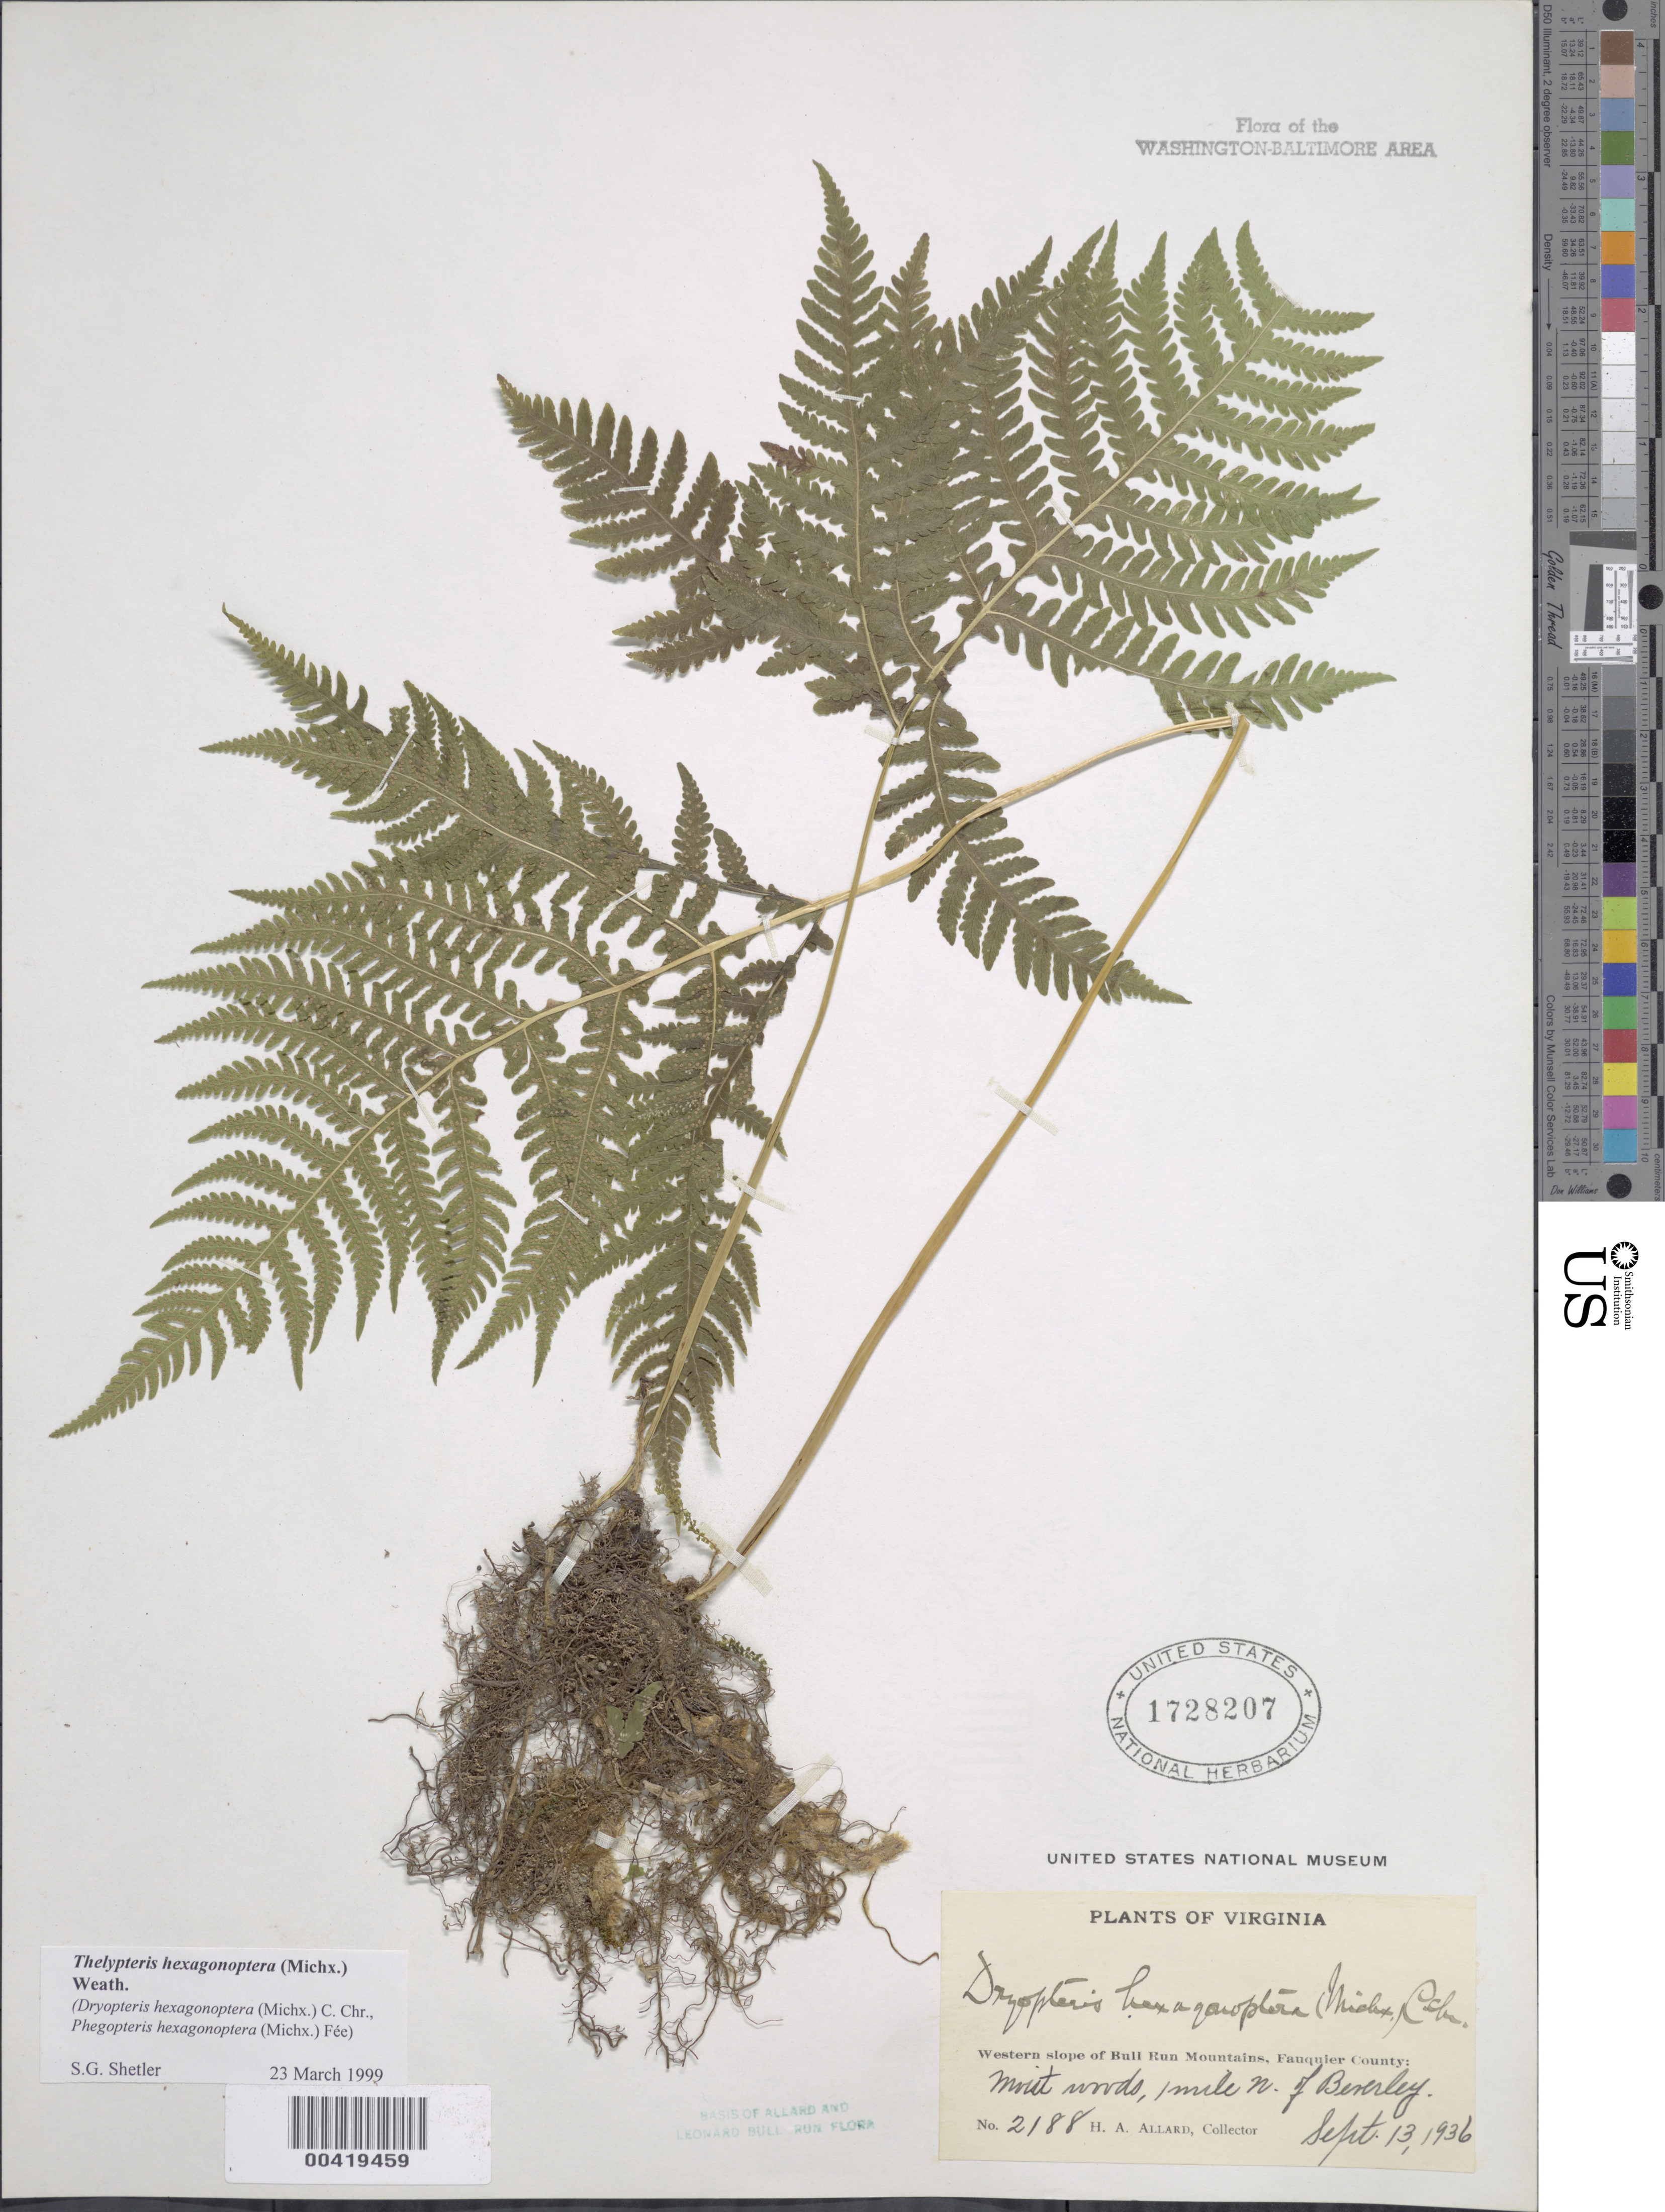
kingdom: Plantae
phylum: Tracheophyta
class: Polypodiopsida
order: Polypodiales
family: Thelypteridaceae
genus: Phegopteris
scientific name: Phegopteris hexagonoptera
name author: (Michx.) Fée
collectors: H. A. Allard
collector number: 2188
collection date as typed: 13 Sep 1936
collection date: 1936-09-13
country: United States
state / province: Virginia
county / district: Fauquier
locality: North of Beverley Bull Run Mts.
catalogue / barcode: US 1728207